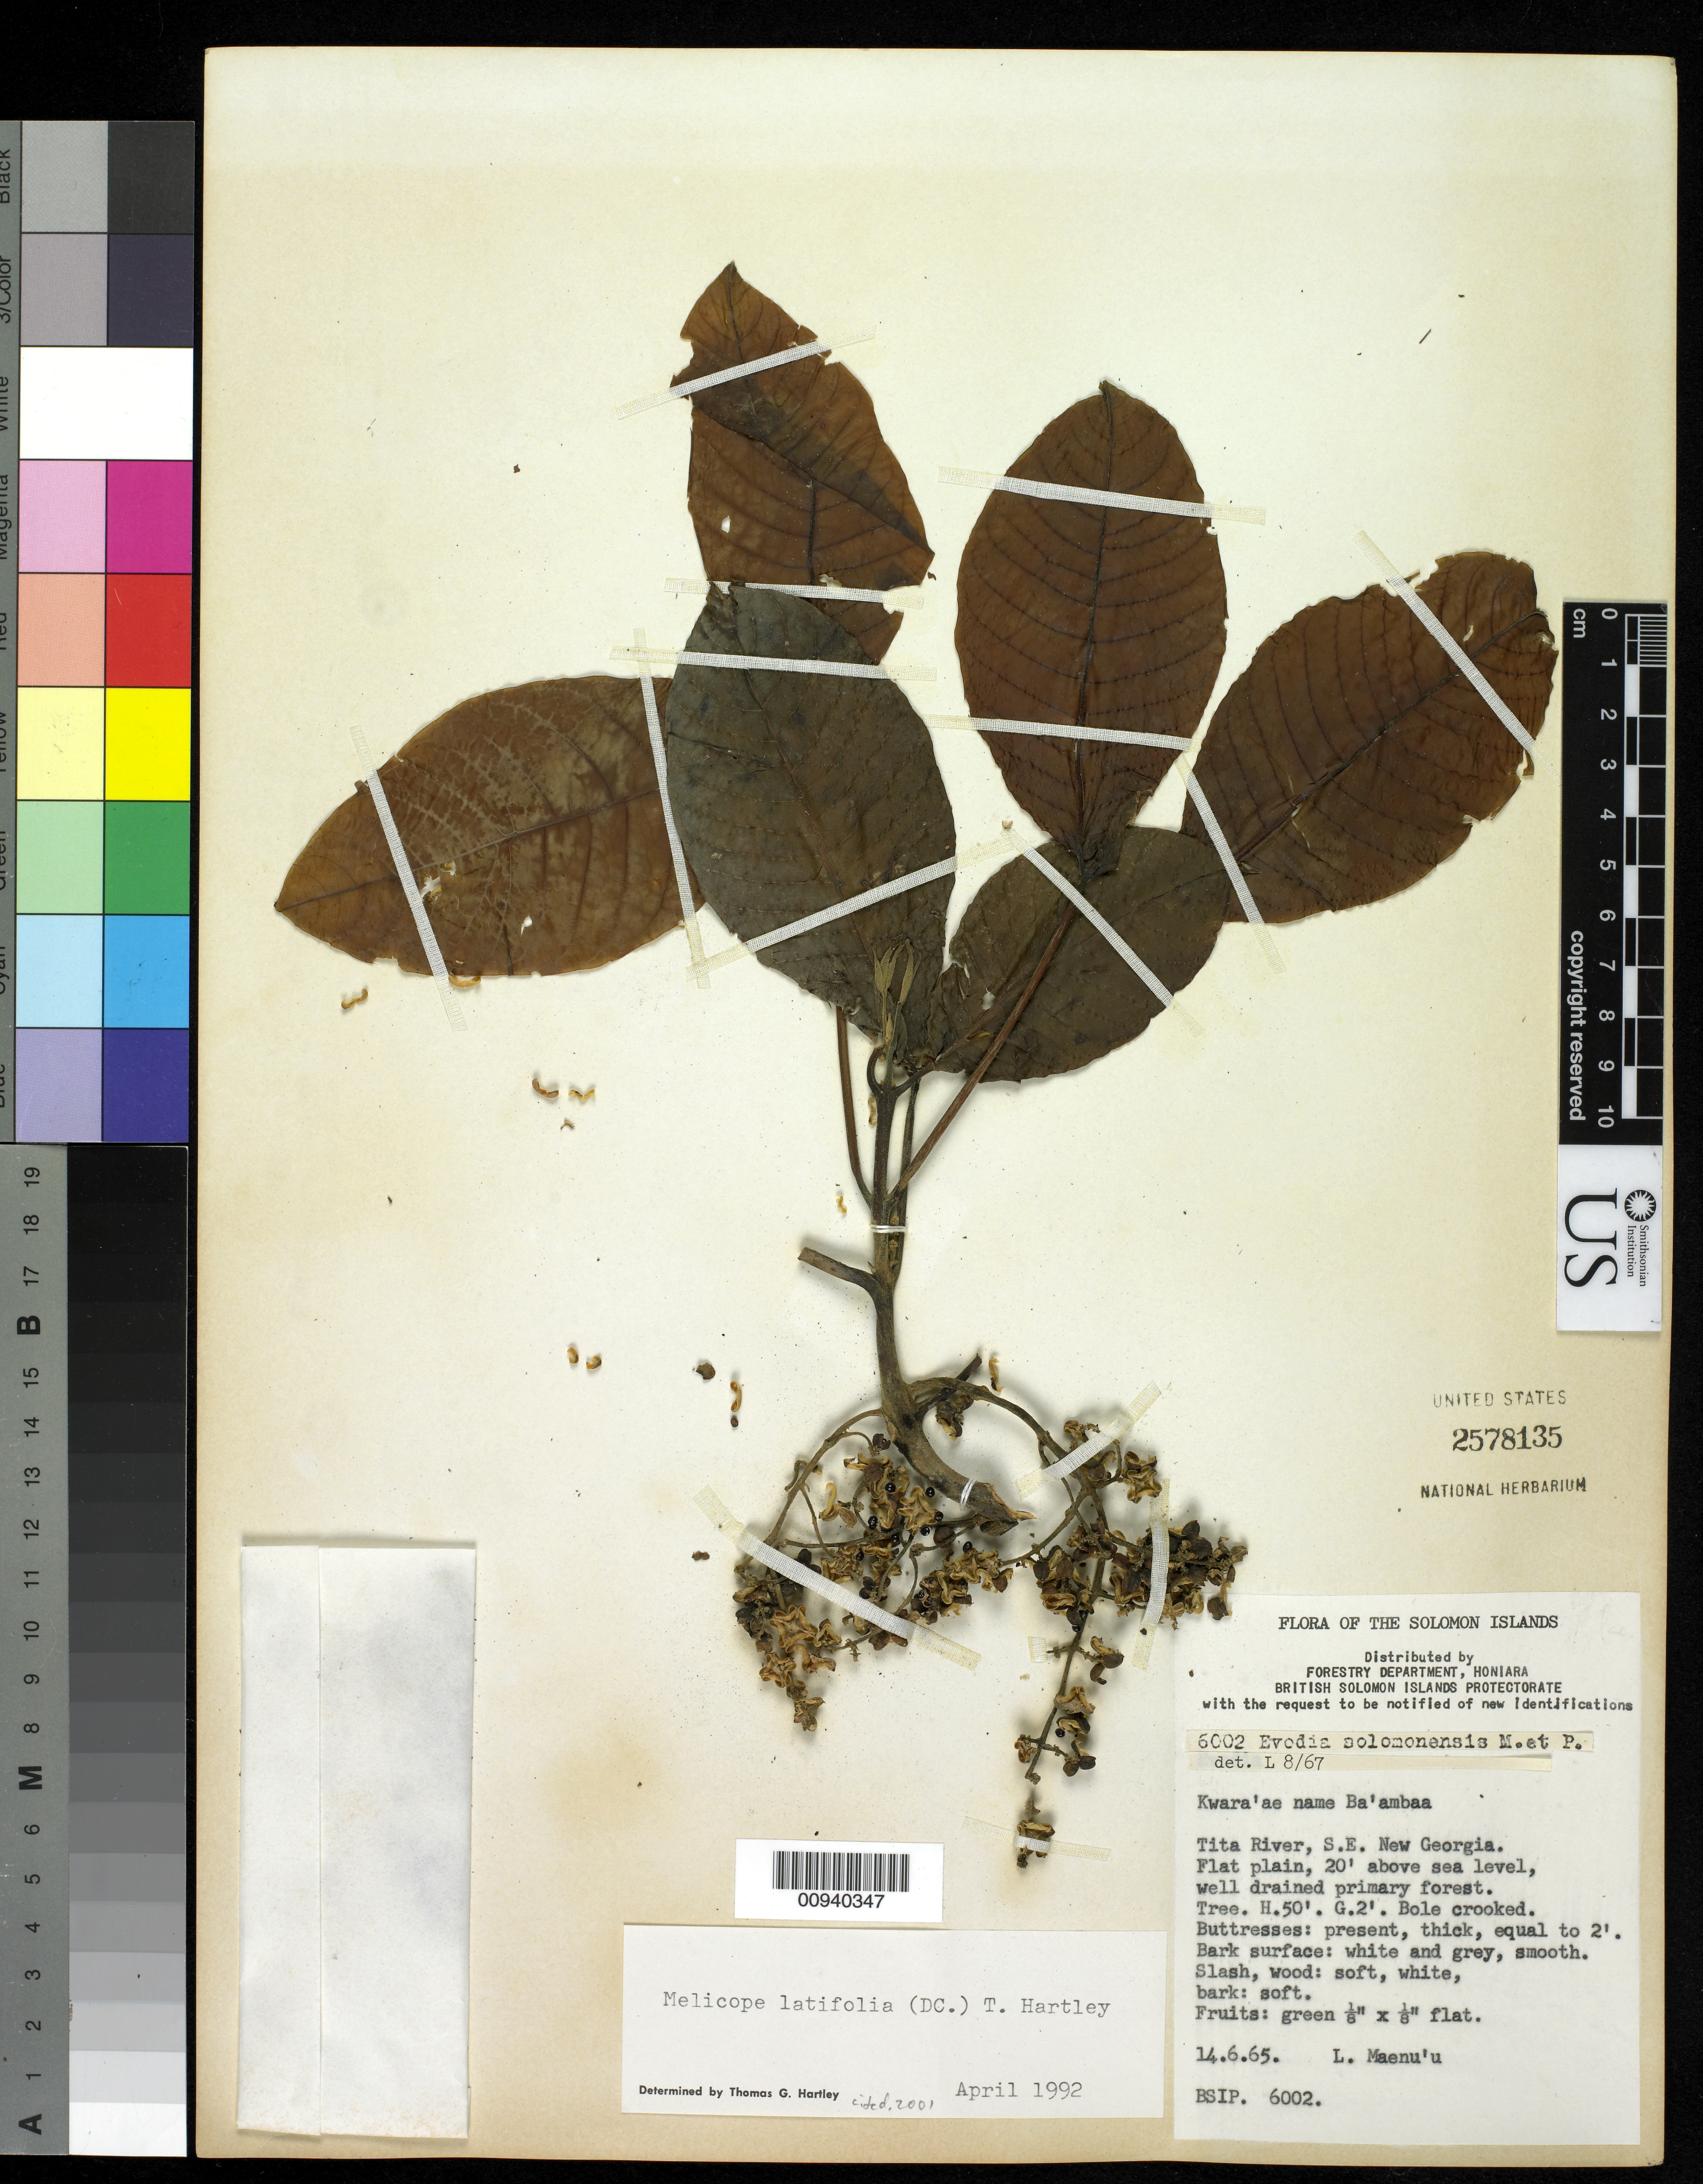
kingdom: Plantae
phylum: Tracheophyta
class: Magnoliopsida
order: Sapindales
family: Rutaceae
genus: Melicope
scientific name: Melicope latifolia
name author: (DC.) T.G. Hartley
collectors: L. Maenu'u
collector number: BSIP 6002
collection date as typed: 14 Jun 1965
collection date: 1965-06-14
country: Solomon Islands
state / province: Western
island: New Georgia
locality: Tita River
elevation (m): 6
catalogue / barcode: US 2578135